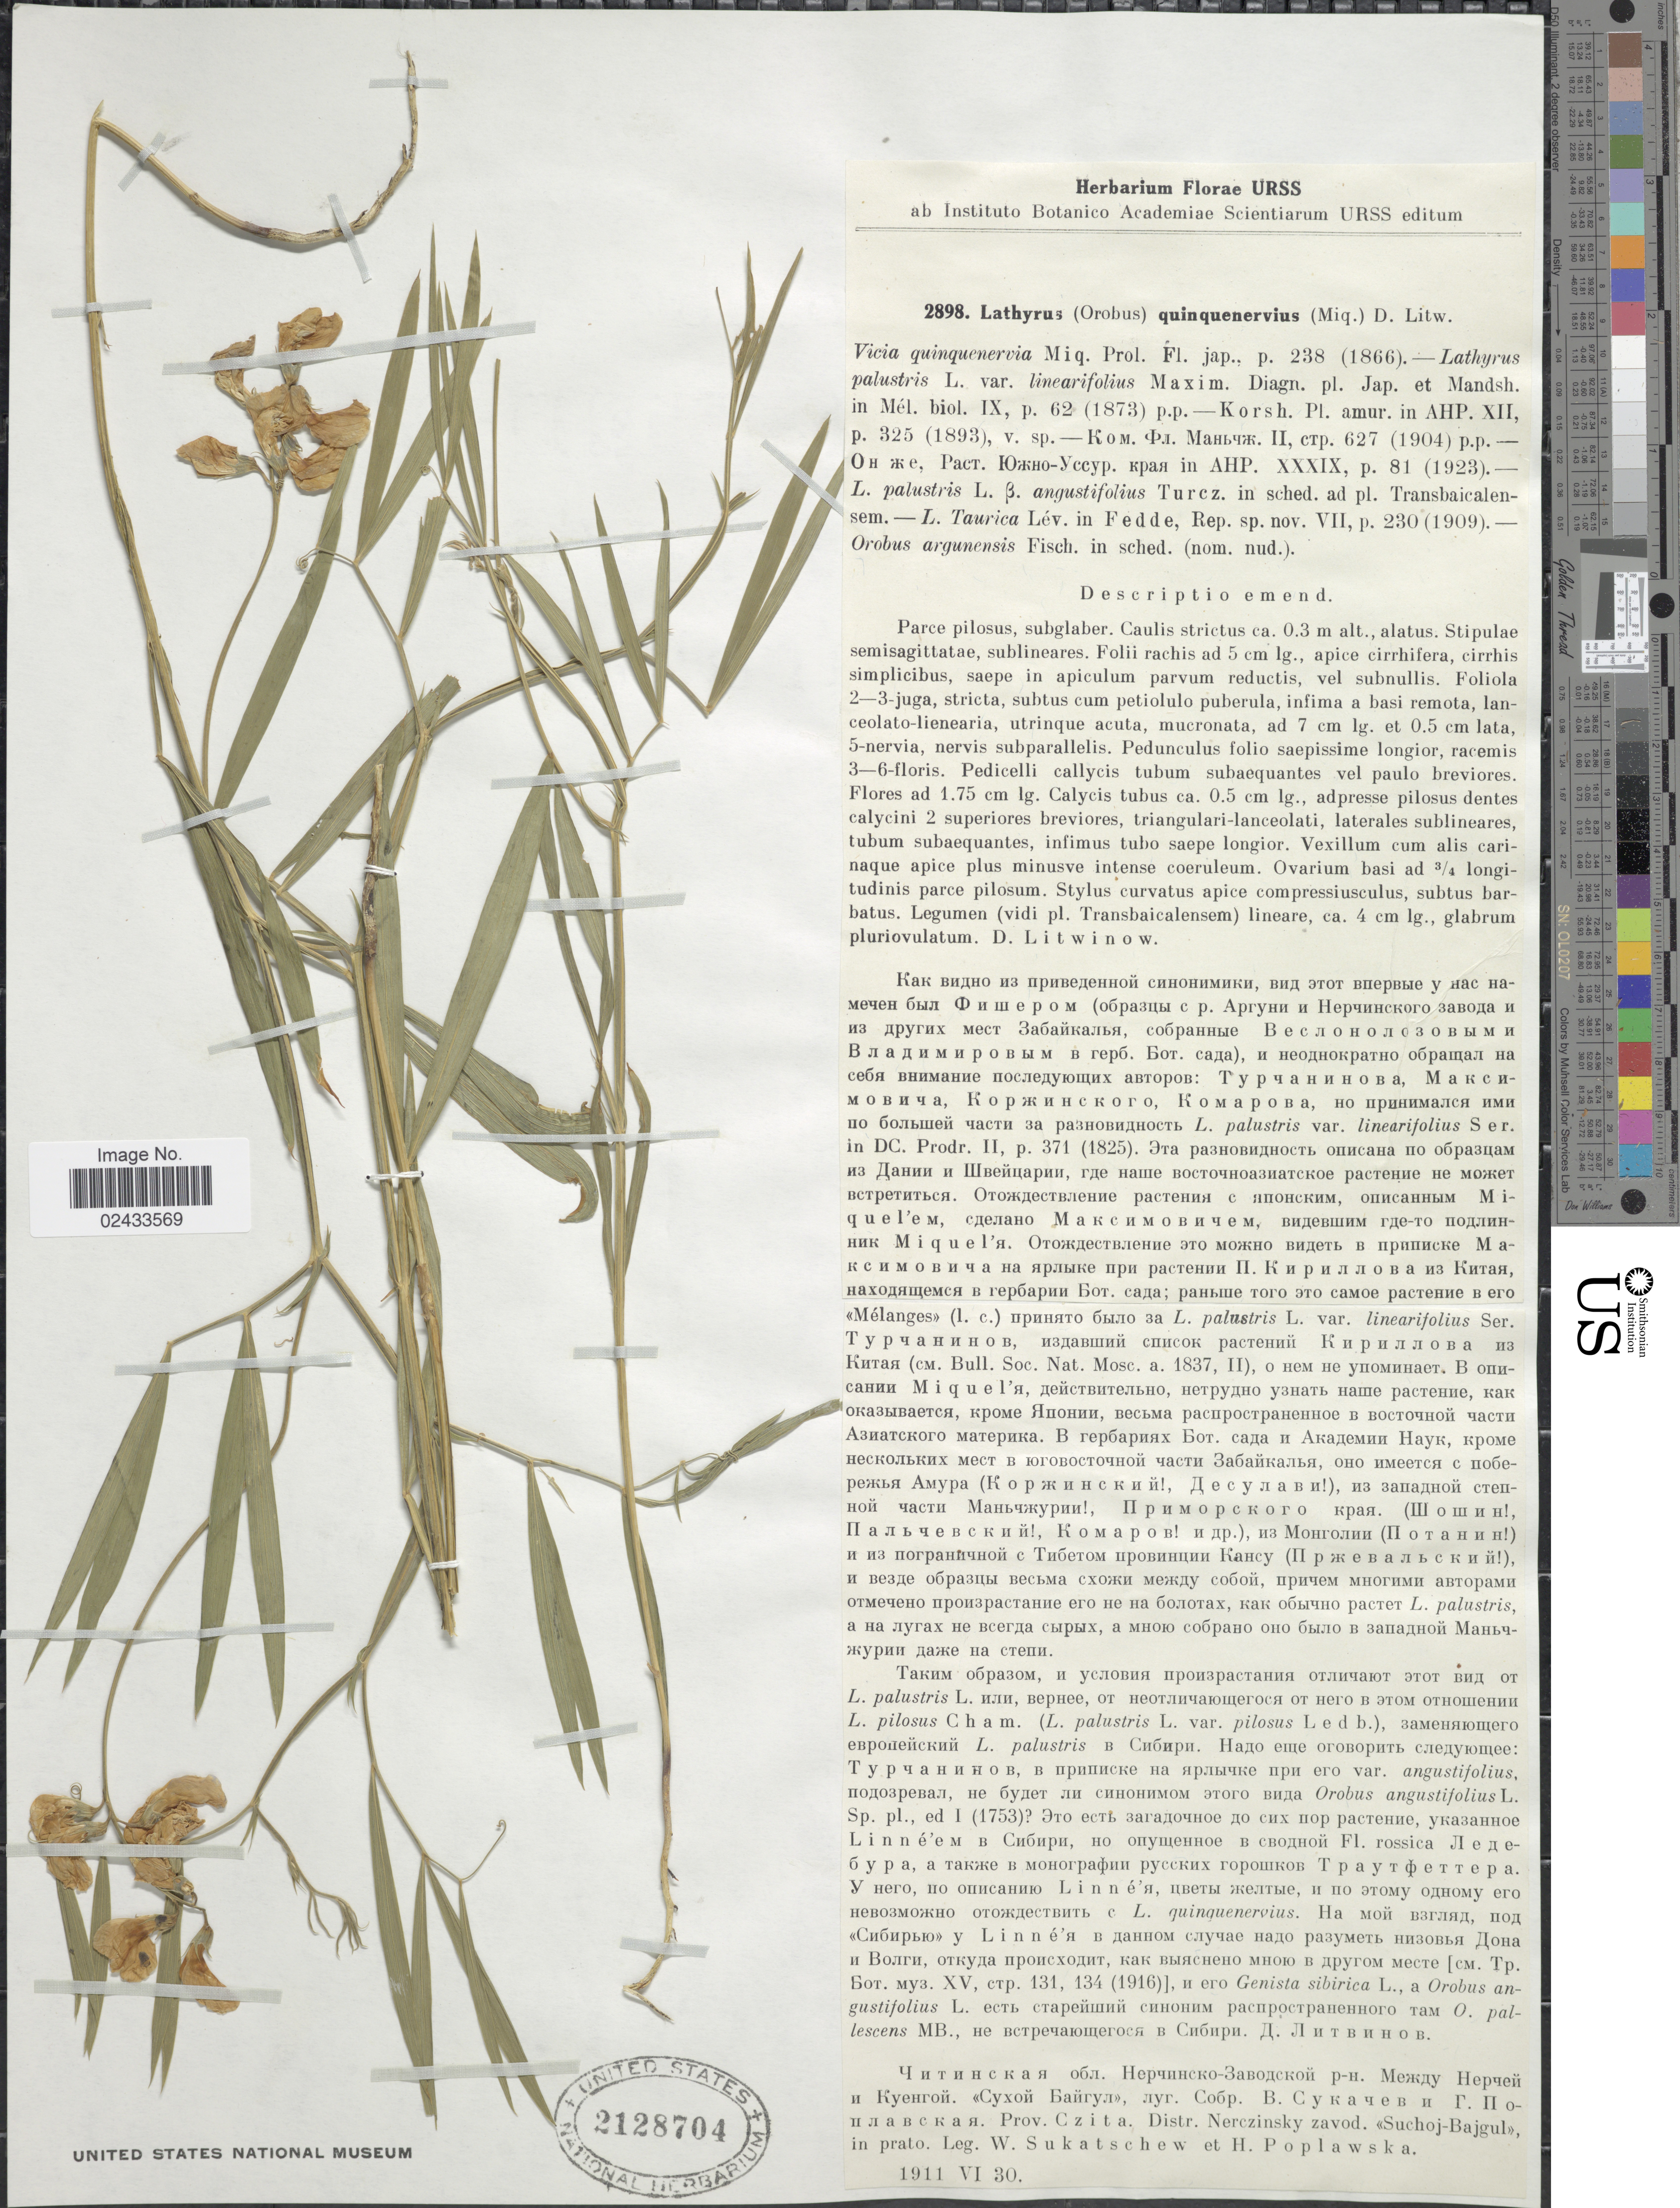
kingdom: Plantae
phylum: Tracheophyta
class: Magnoliopsida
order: Fabales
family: Fabaceae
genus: Lathyrus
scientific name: Lathyrus quinquenervius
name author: (Miq.) Litv.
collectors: W. Sukatshev & H. Poplawska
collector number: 2898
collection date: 1911-06-30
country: Russian Federation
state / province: Zabaykalsky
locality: Prov. Czita, Distr. Nercinsky zavod. Suchoj-Bajguls in prato.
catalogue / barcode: US 2128704